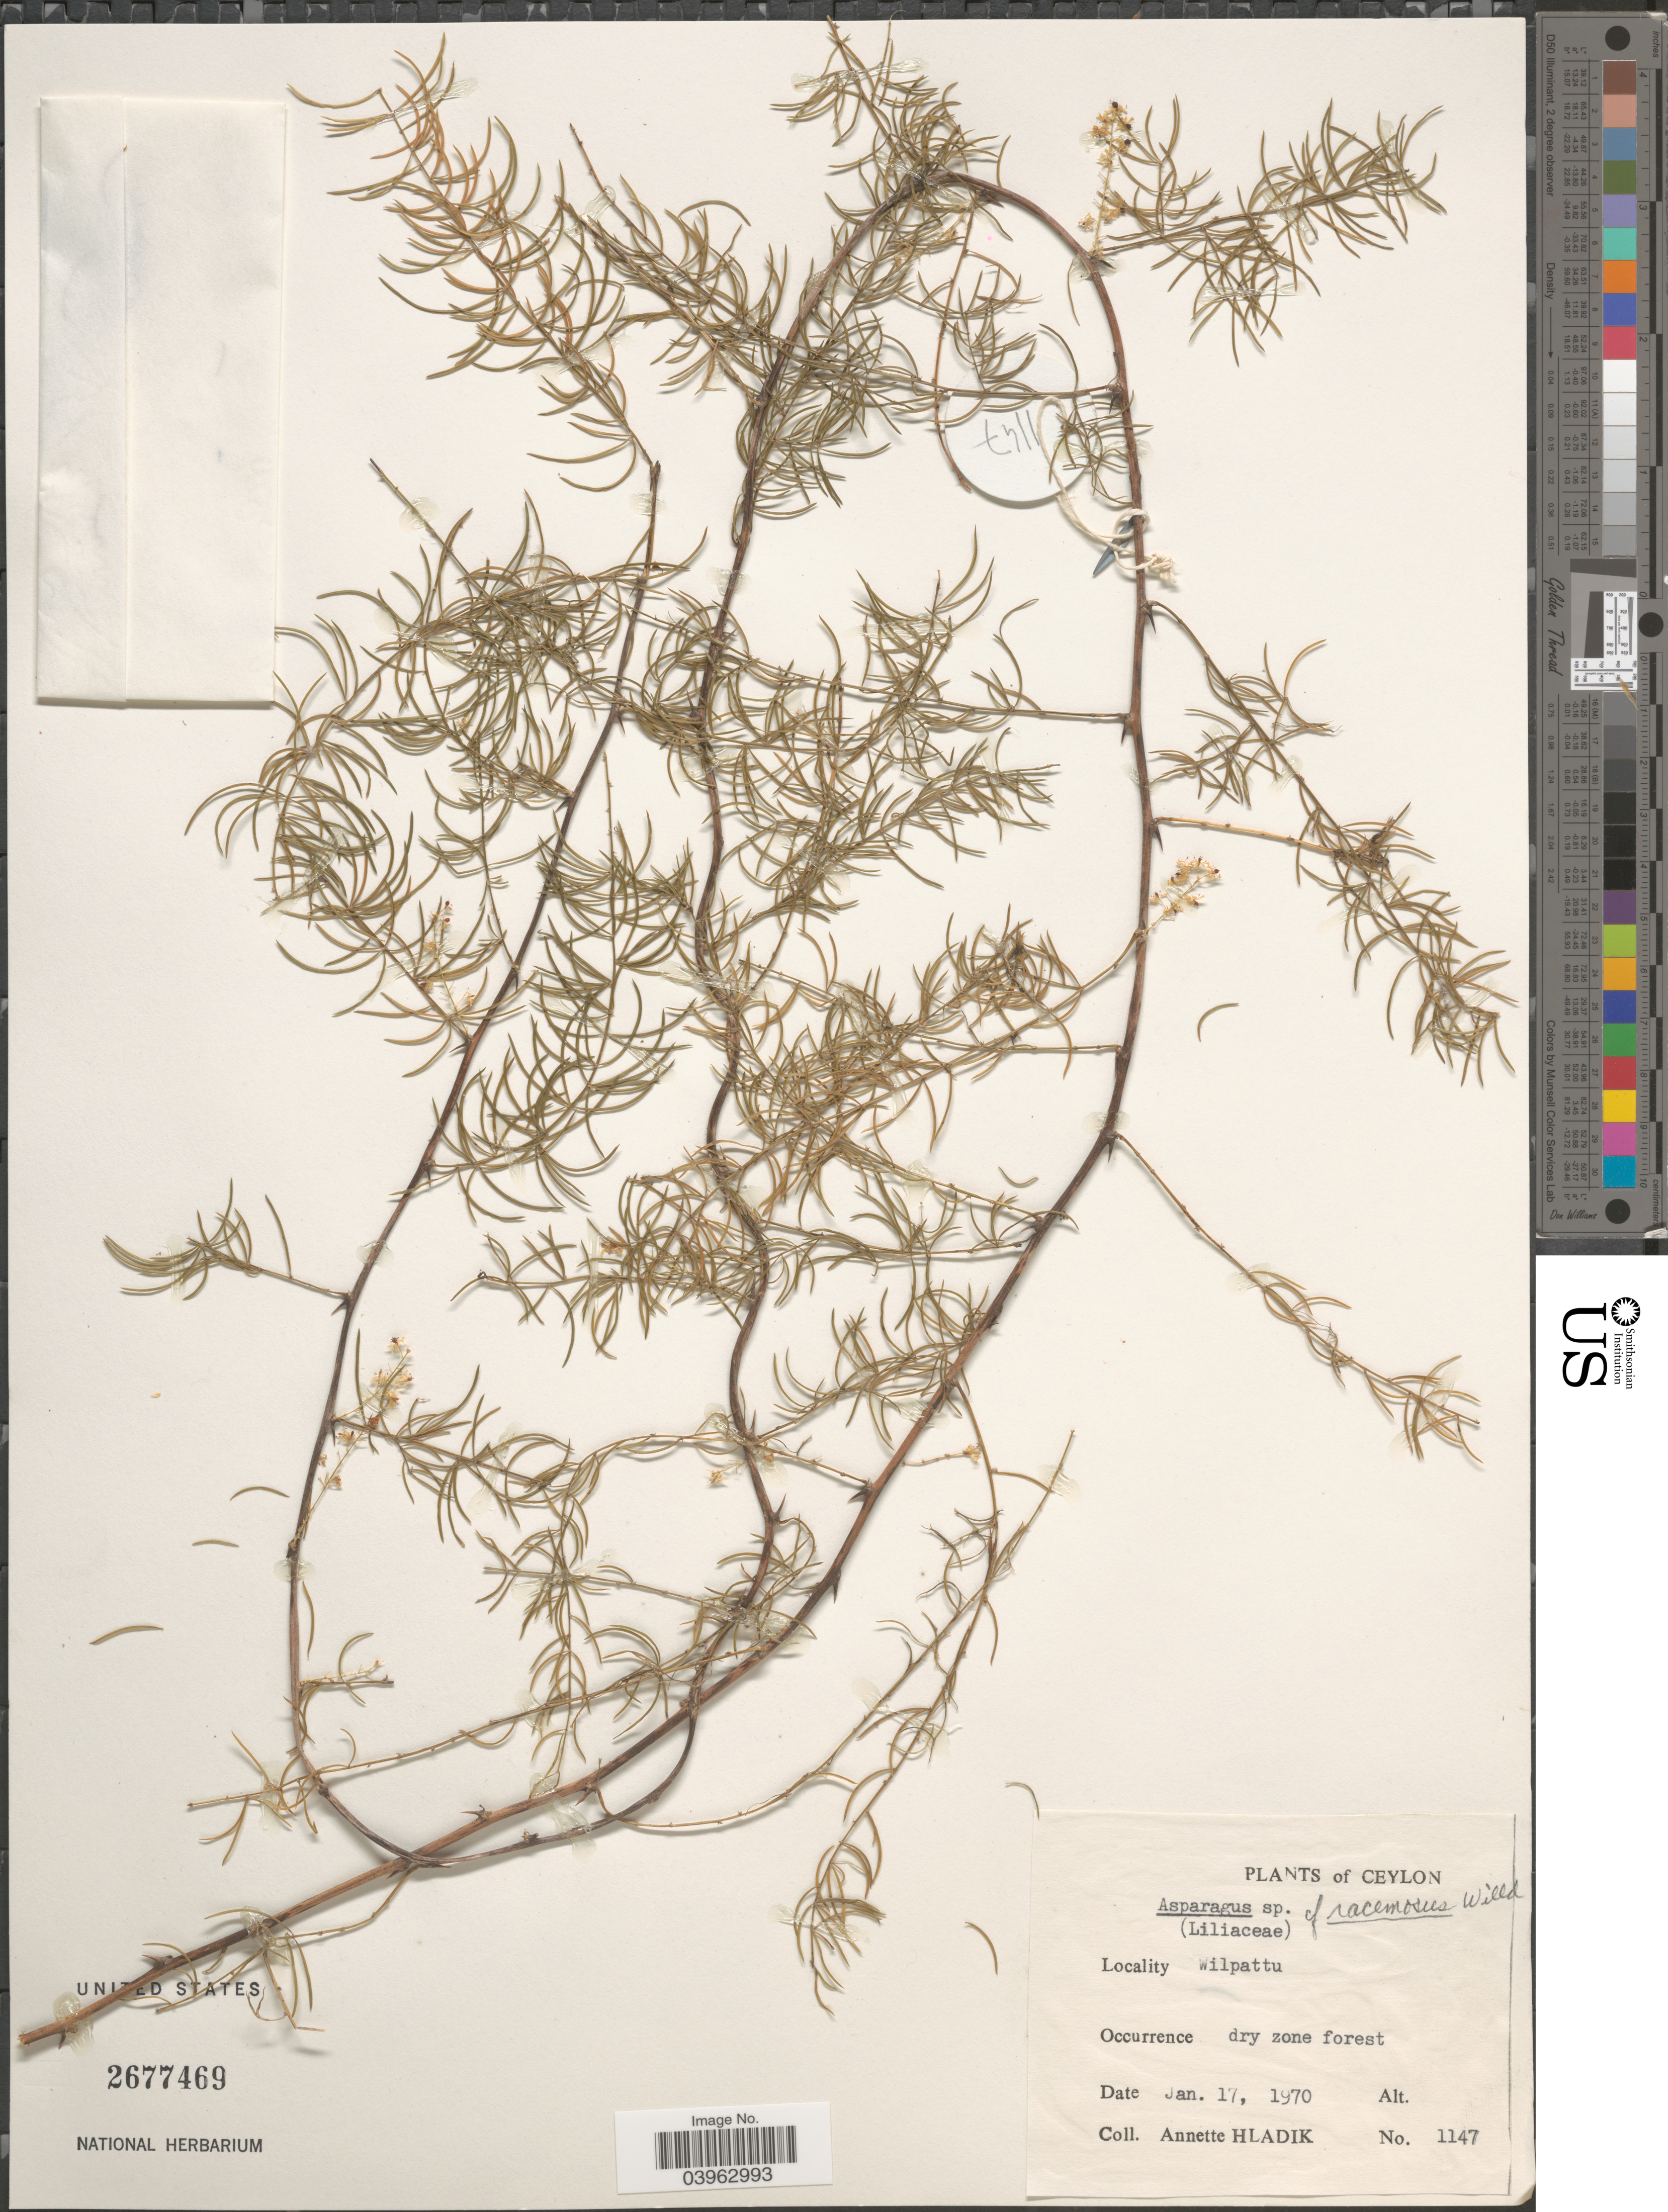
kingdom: Plantae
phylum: Tracheophyta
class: Liliopsida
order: Asparagales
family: Asparagaceae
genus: Asparagus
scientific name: Asparagus racemosus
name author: Willd.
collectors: A. Hladik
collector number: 1147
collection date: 1970-01-17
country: Sri Lanka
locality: Ceylon. Wilpattu.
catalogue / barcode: US 2677469